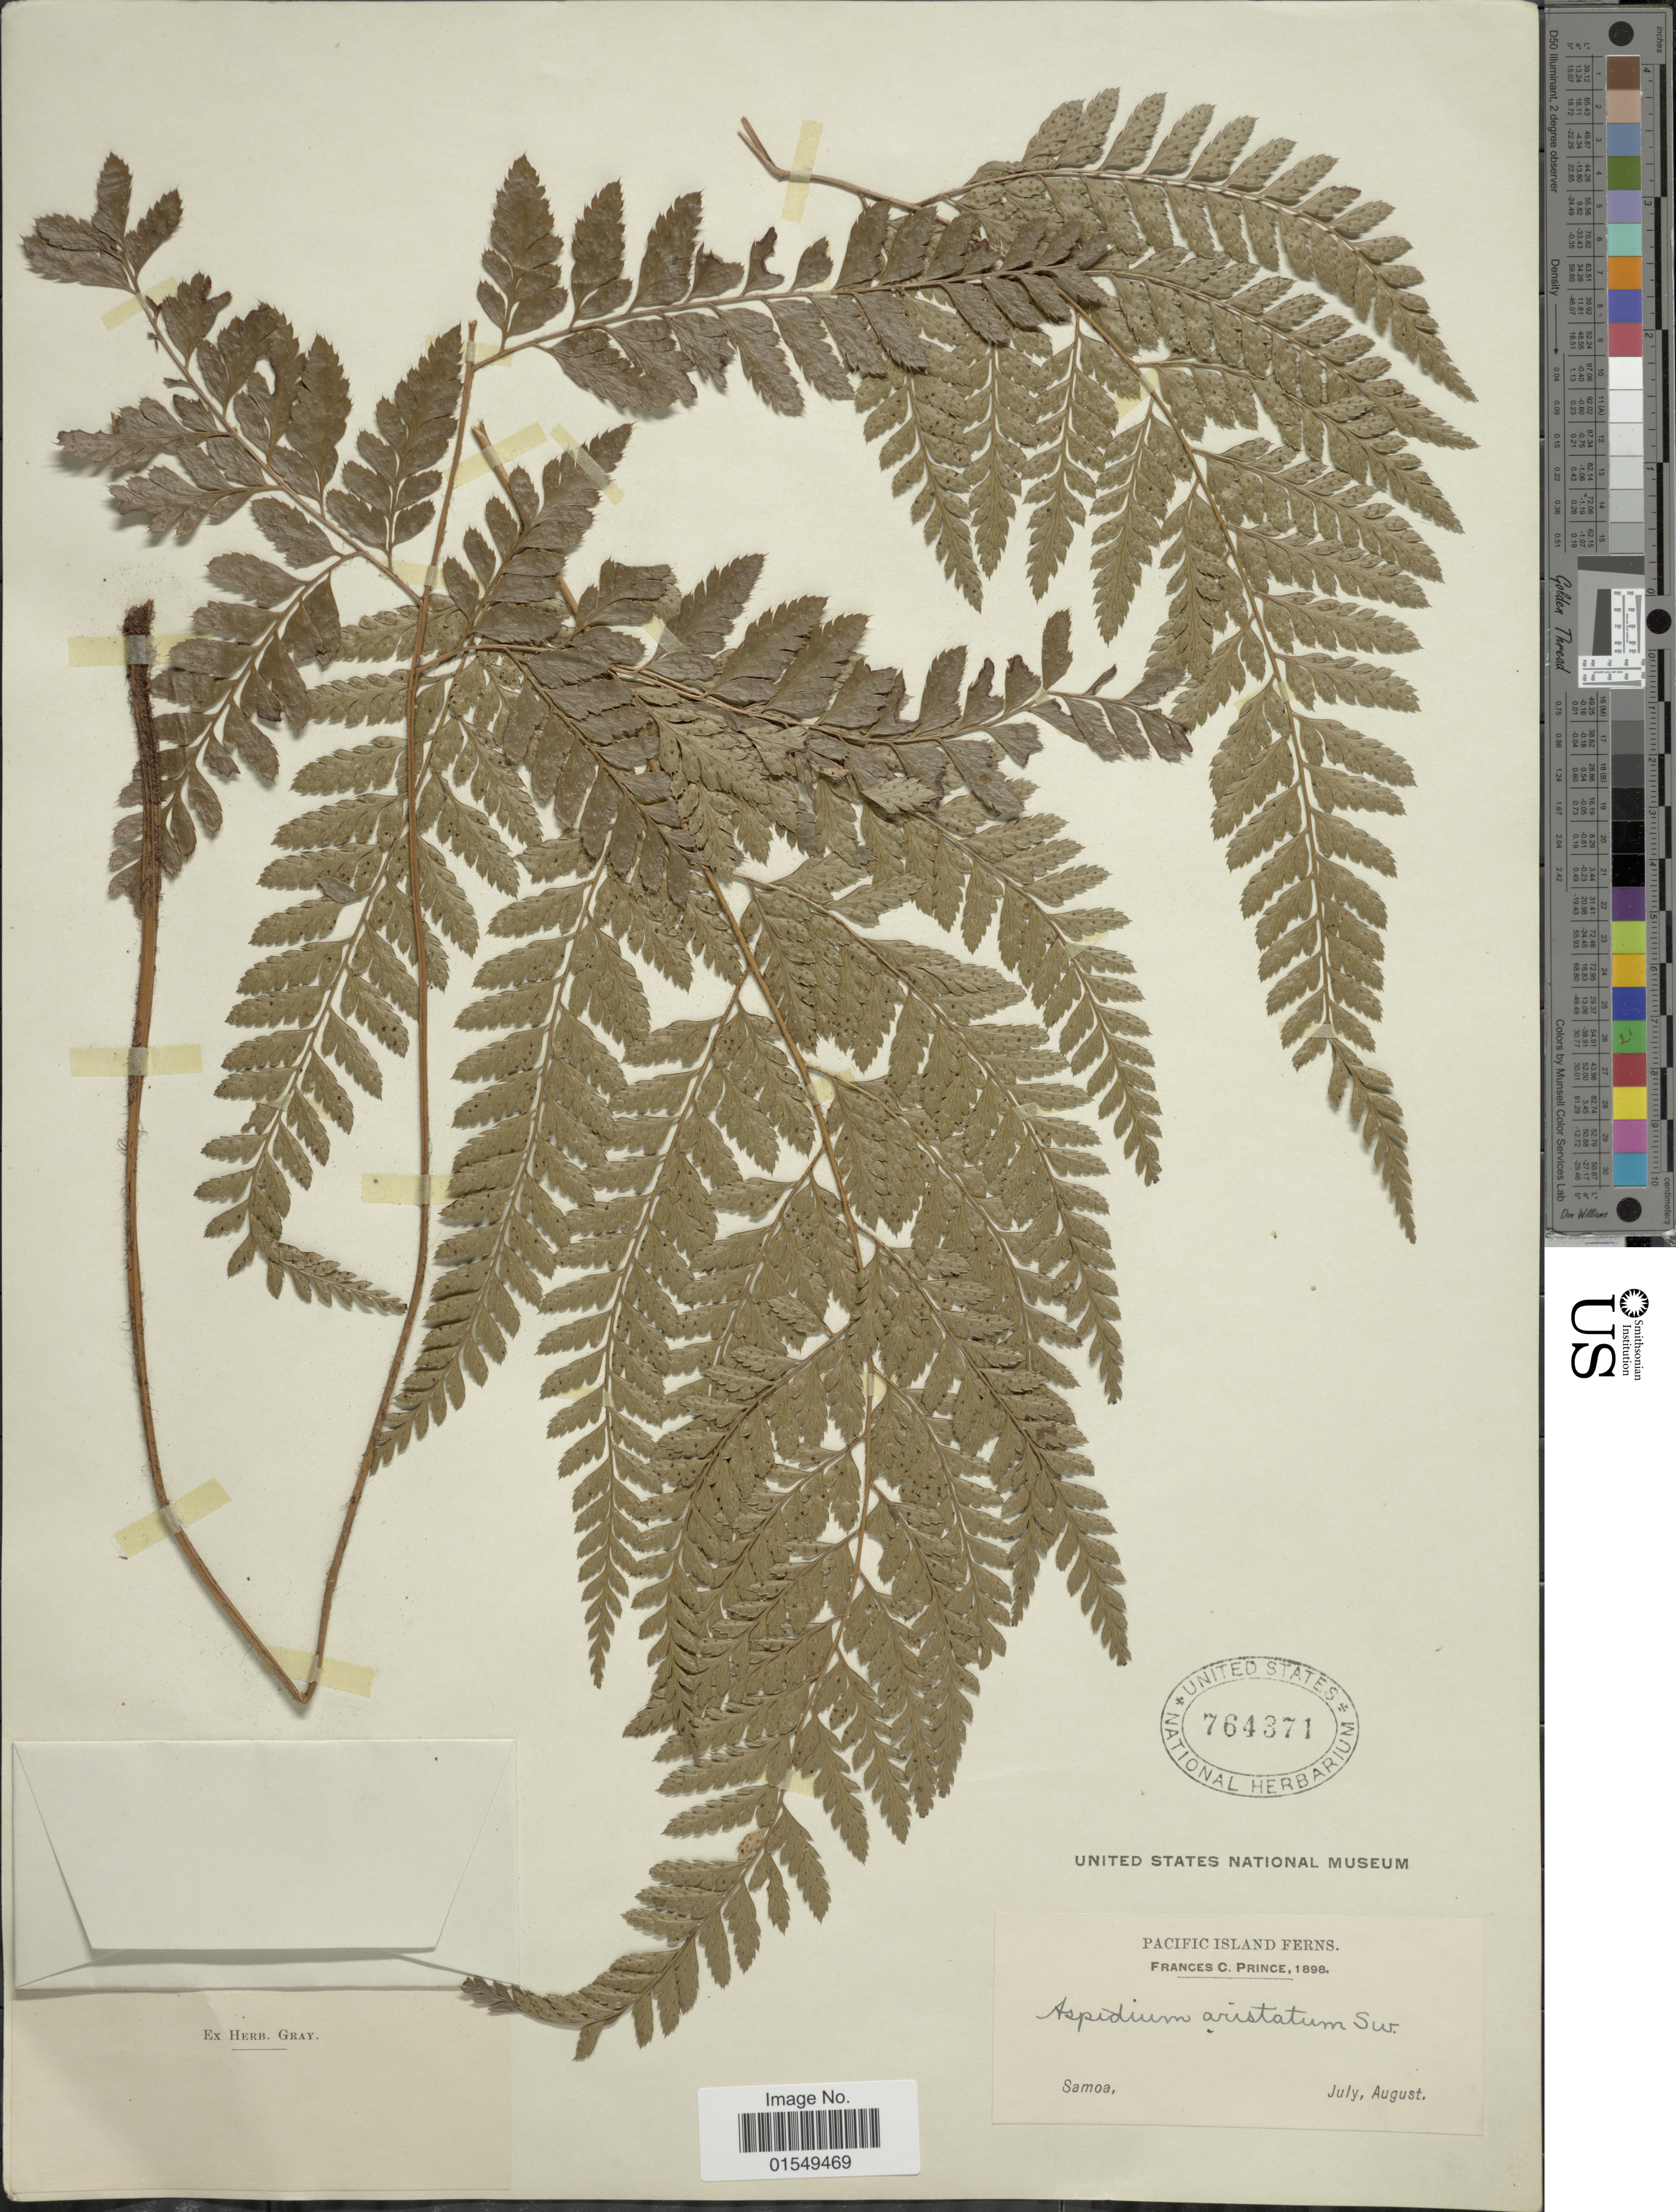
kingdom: Plantae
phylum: Tracheophyta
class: Polypodiopsida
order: Polypodiales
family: Dryopteridaceae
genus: Arachniodes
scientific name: Arachniodes aristata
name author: (G. Forst.) Tindale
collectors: F. Prince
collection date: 1898-07/1898-08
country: American Samoa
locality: Pacific Island, Samoa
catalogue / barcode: US 764371